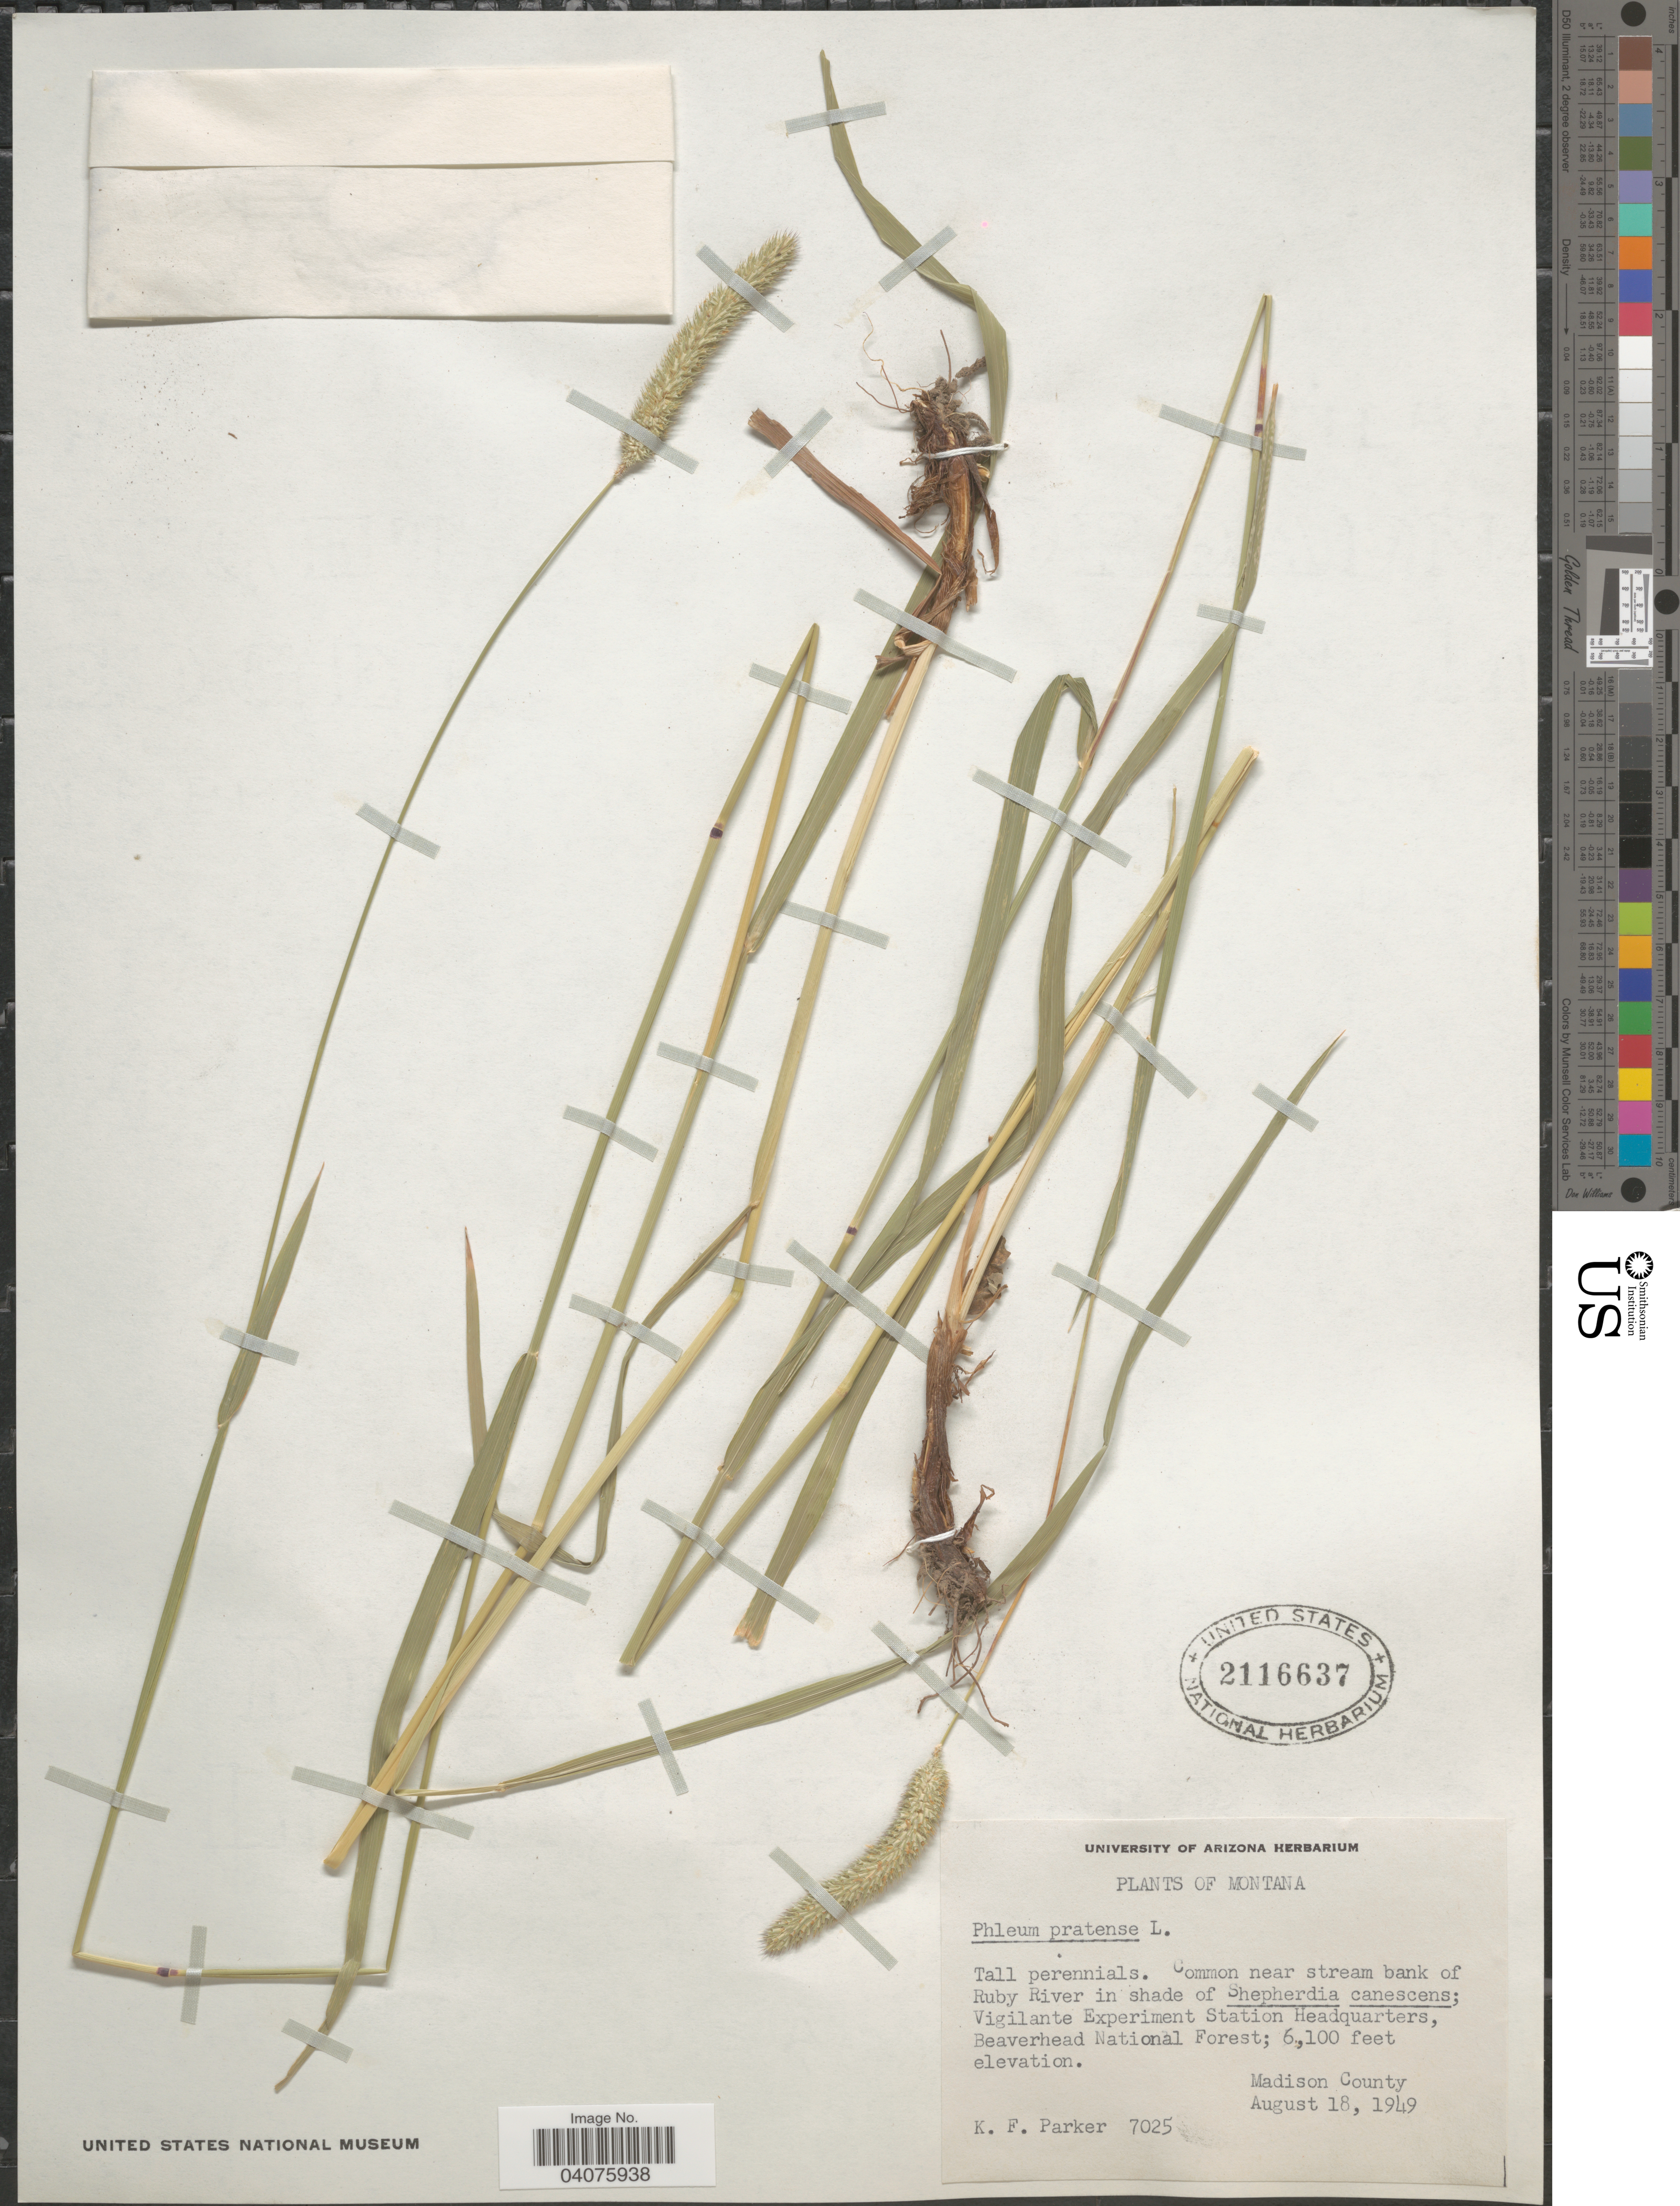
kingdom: Plantae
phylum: Tracheophyta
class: Liliopsida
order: Poales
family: Poaceae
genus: Phleum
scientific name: Phleum pratense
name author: L.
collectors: K. F. Parker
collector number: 7025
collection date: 1949-08-18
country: United States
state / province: Montana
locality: Near stream bank of Ruby River. Vigilante Experiment Station Headquarters, Beaverhead National Forest. Madison County.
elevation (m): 1859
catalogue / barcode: US 2116637